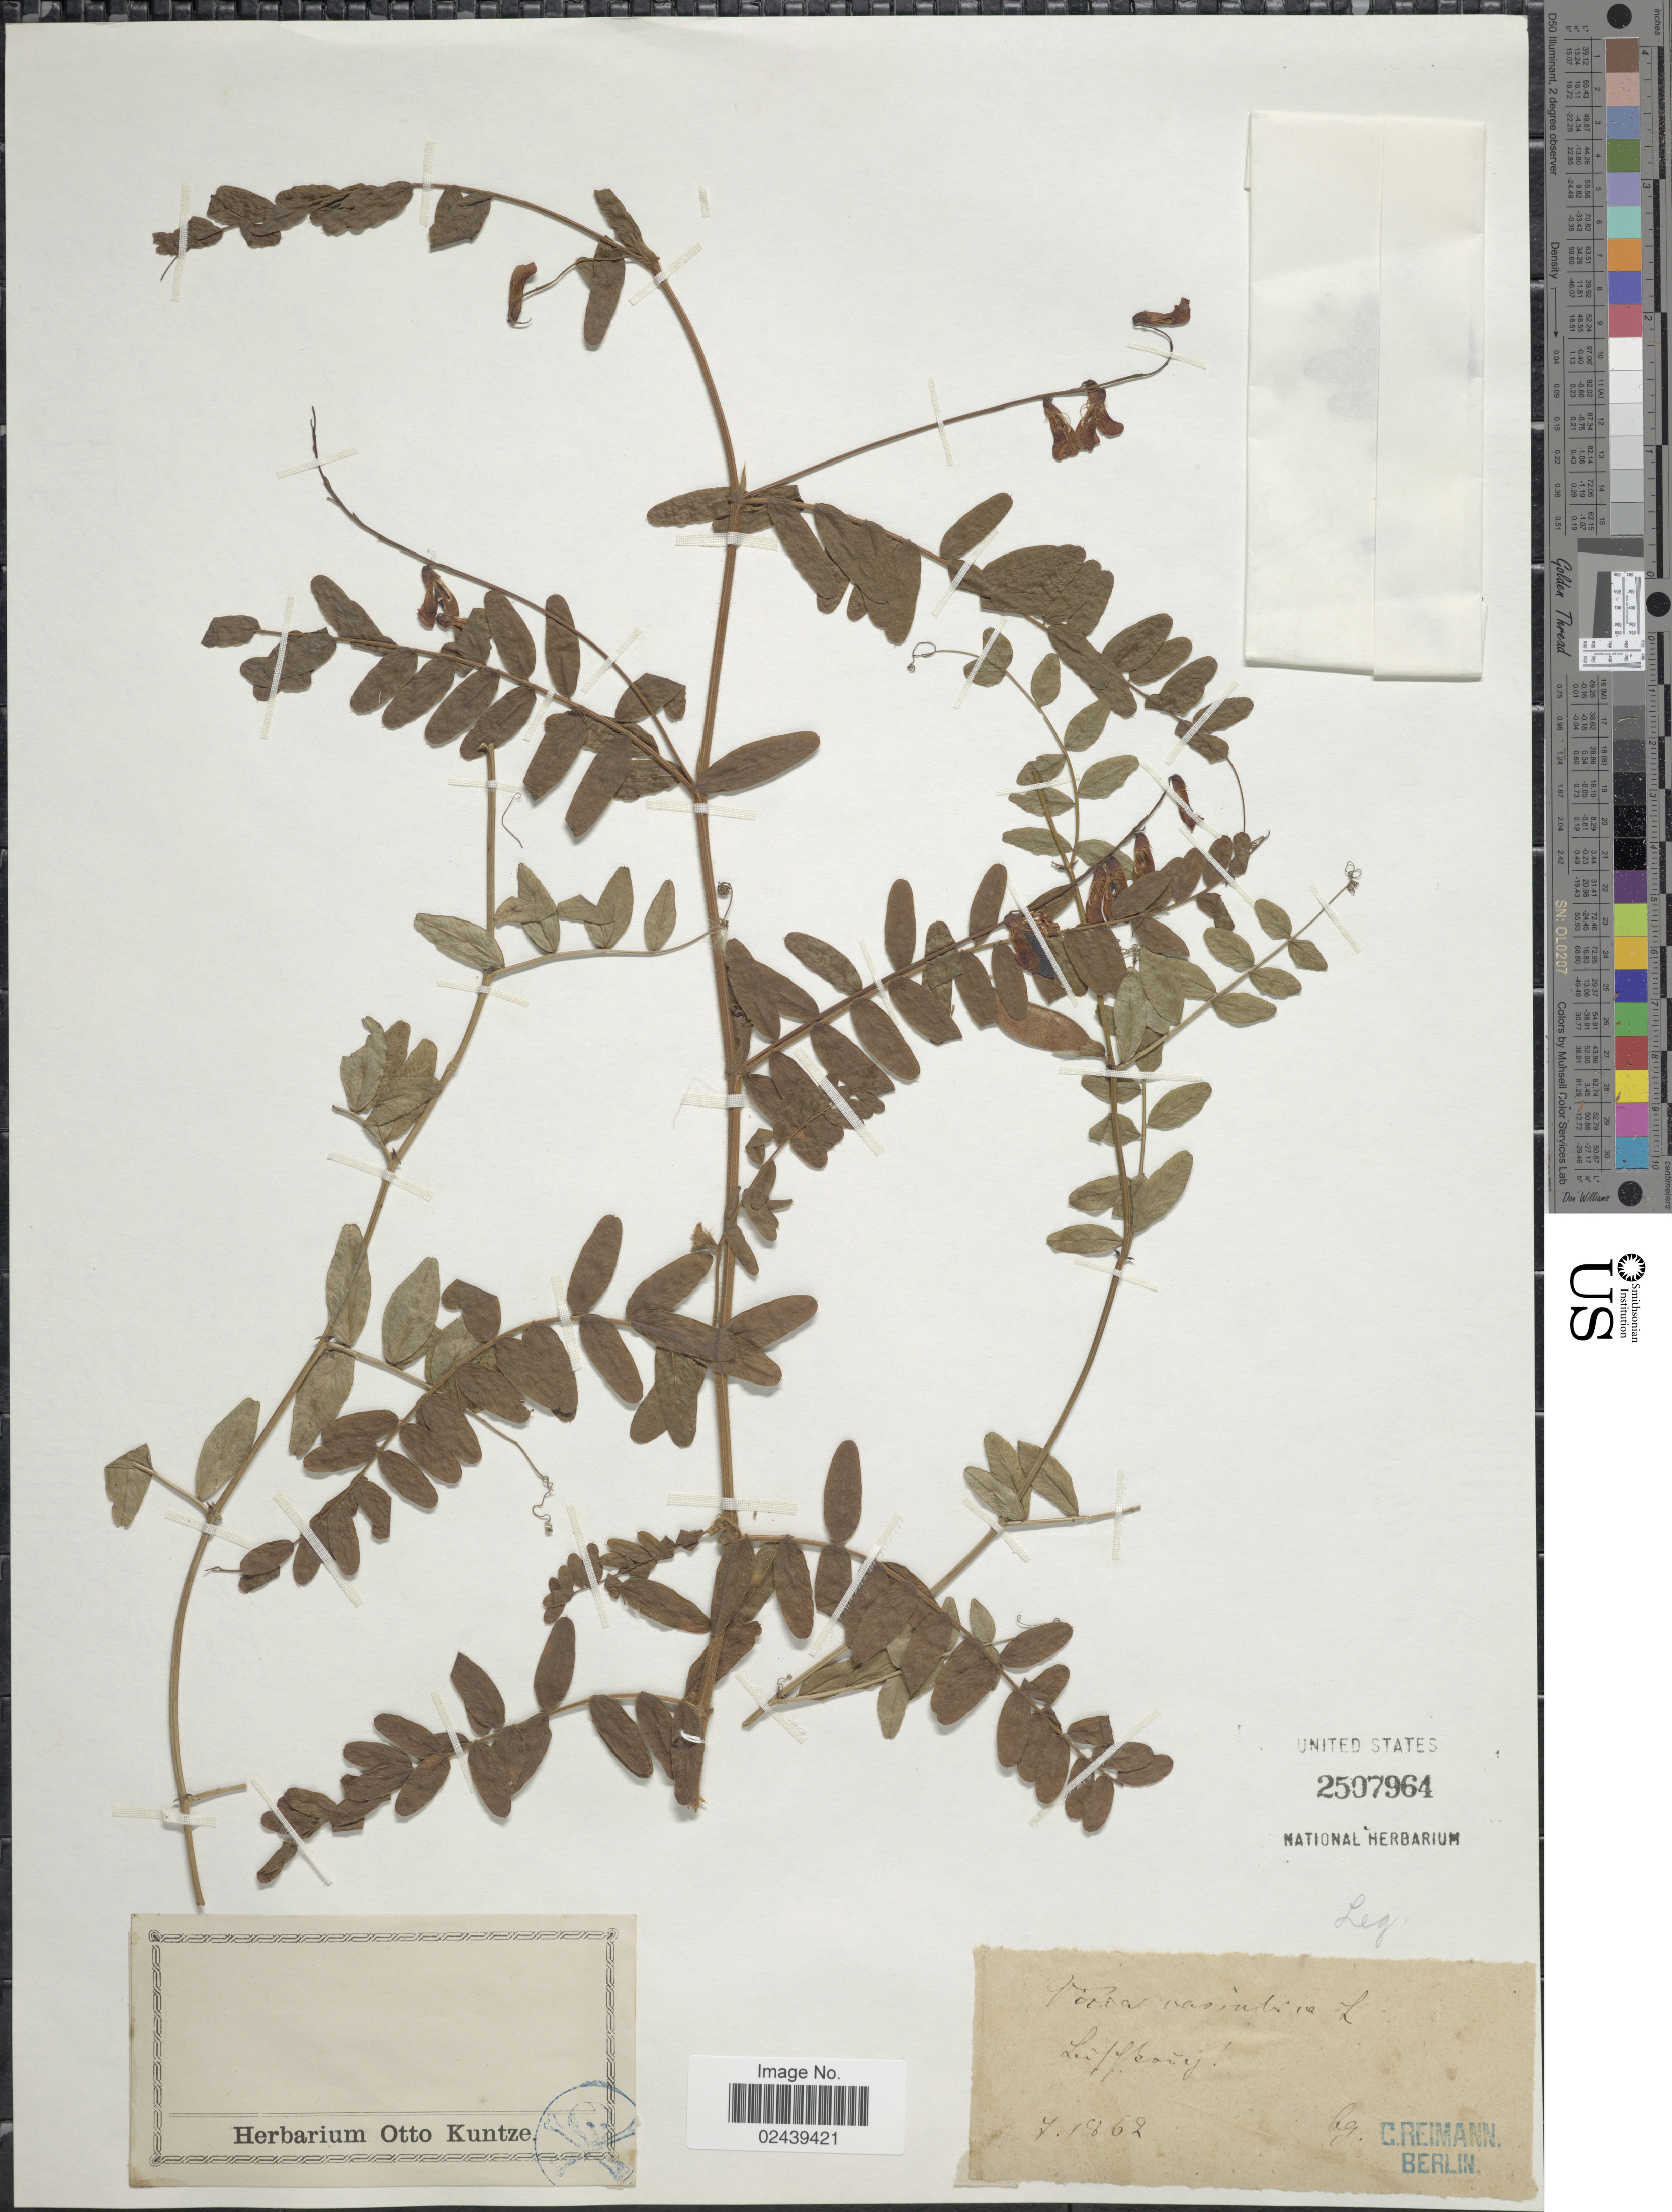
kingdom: Plantae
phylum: Tracheophyta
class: Magnoliopsida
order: Fabales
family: Fabaceae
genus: Vicia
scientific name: Vicia sp.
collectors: C. Reimann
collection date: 1862-07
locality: Leiffkanj [interpreted]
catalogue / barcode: US 2507964